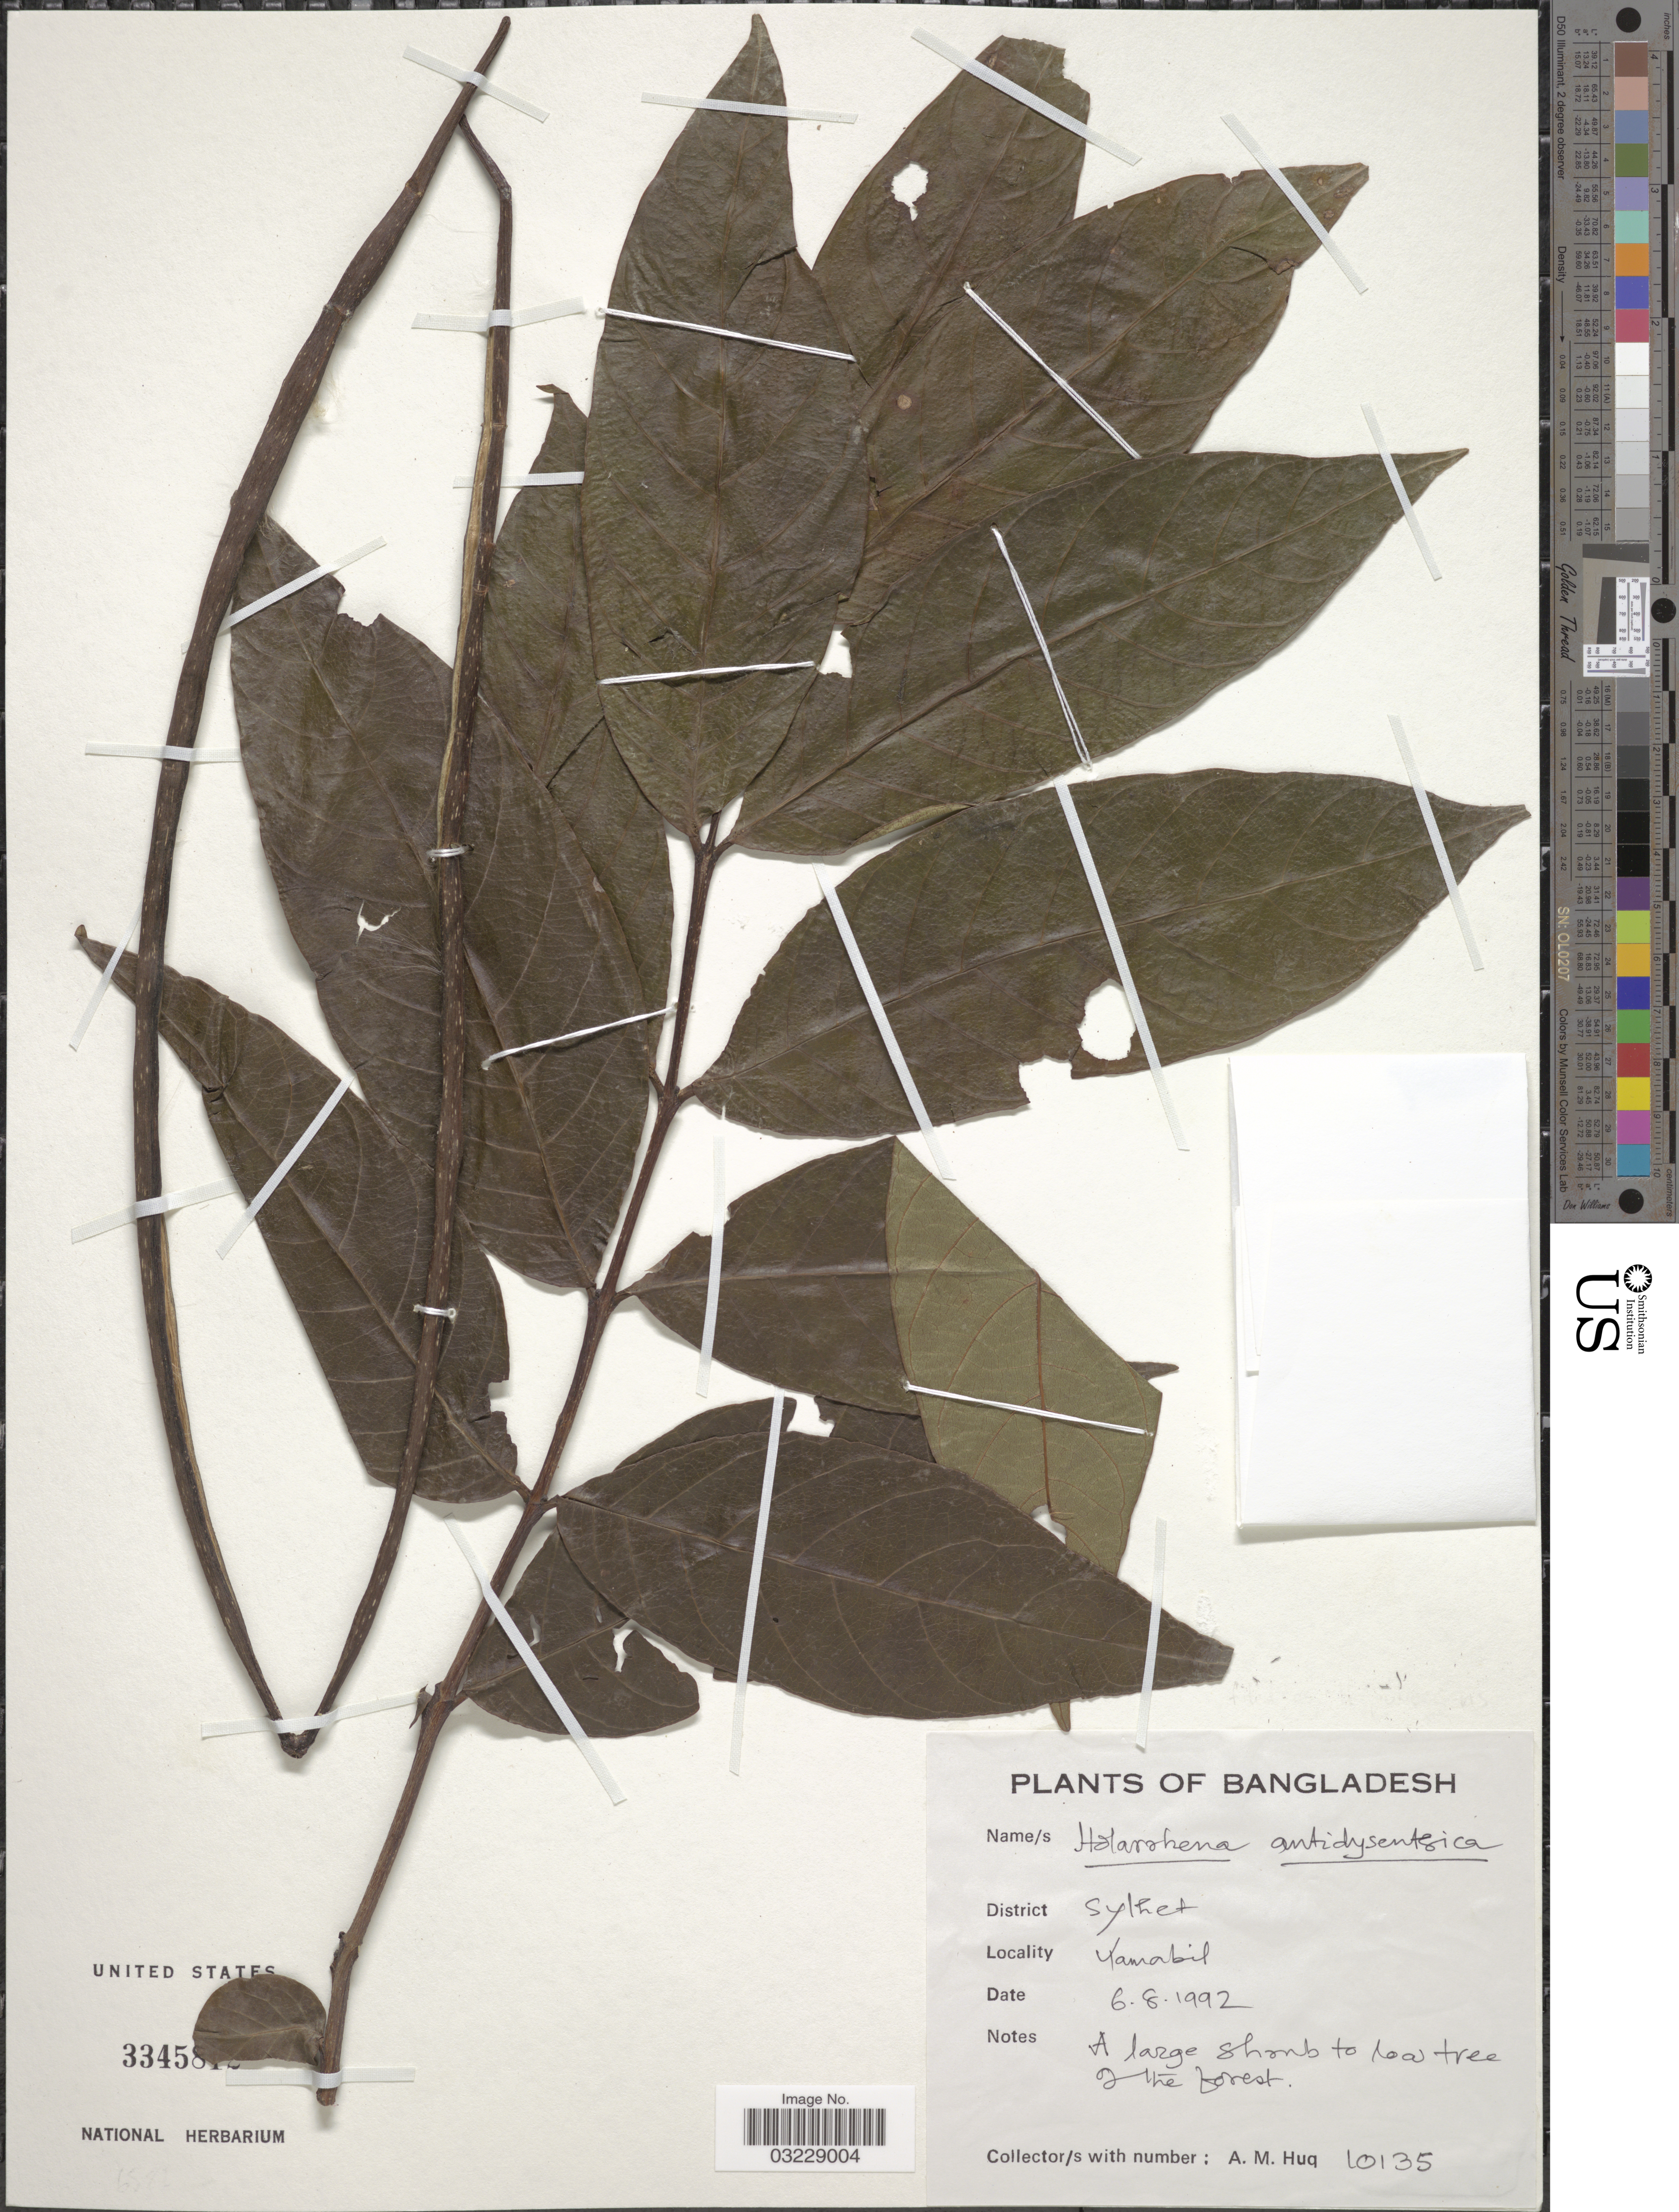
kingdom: Plantae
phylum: Tracheophyta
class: Magnoliopsida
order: Gentianales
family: Apocynaceae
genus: Holarrhena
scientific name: Holarrhena pubescens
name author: (Buch.-Ham.) Wall. ex G. Don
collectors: A. M. Huq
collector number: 10135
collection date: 1992-08-06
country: Bangladesh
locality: District Sylhet. Yamabil.